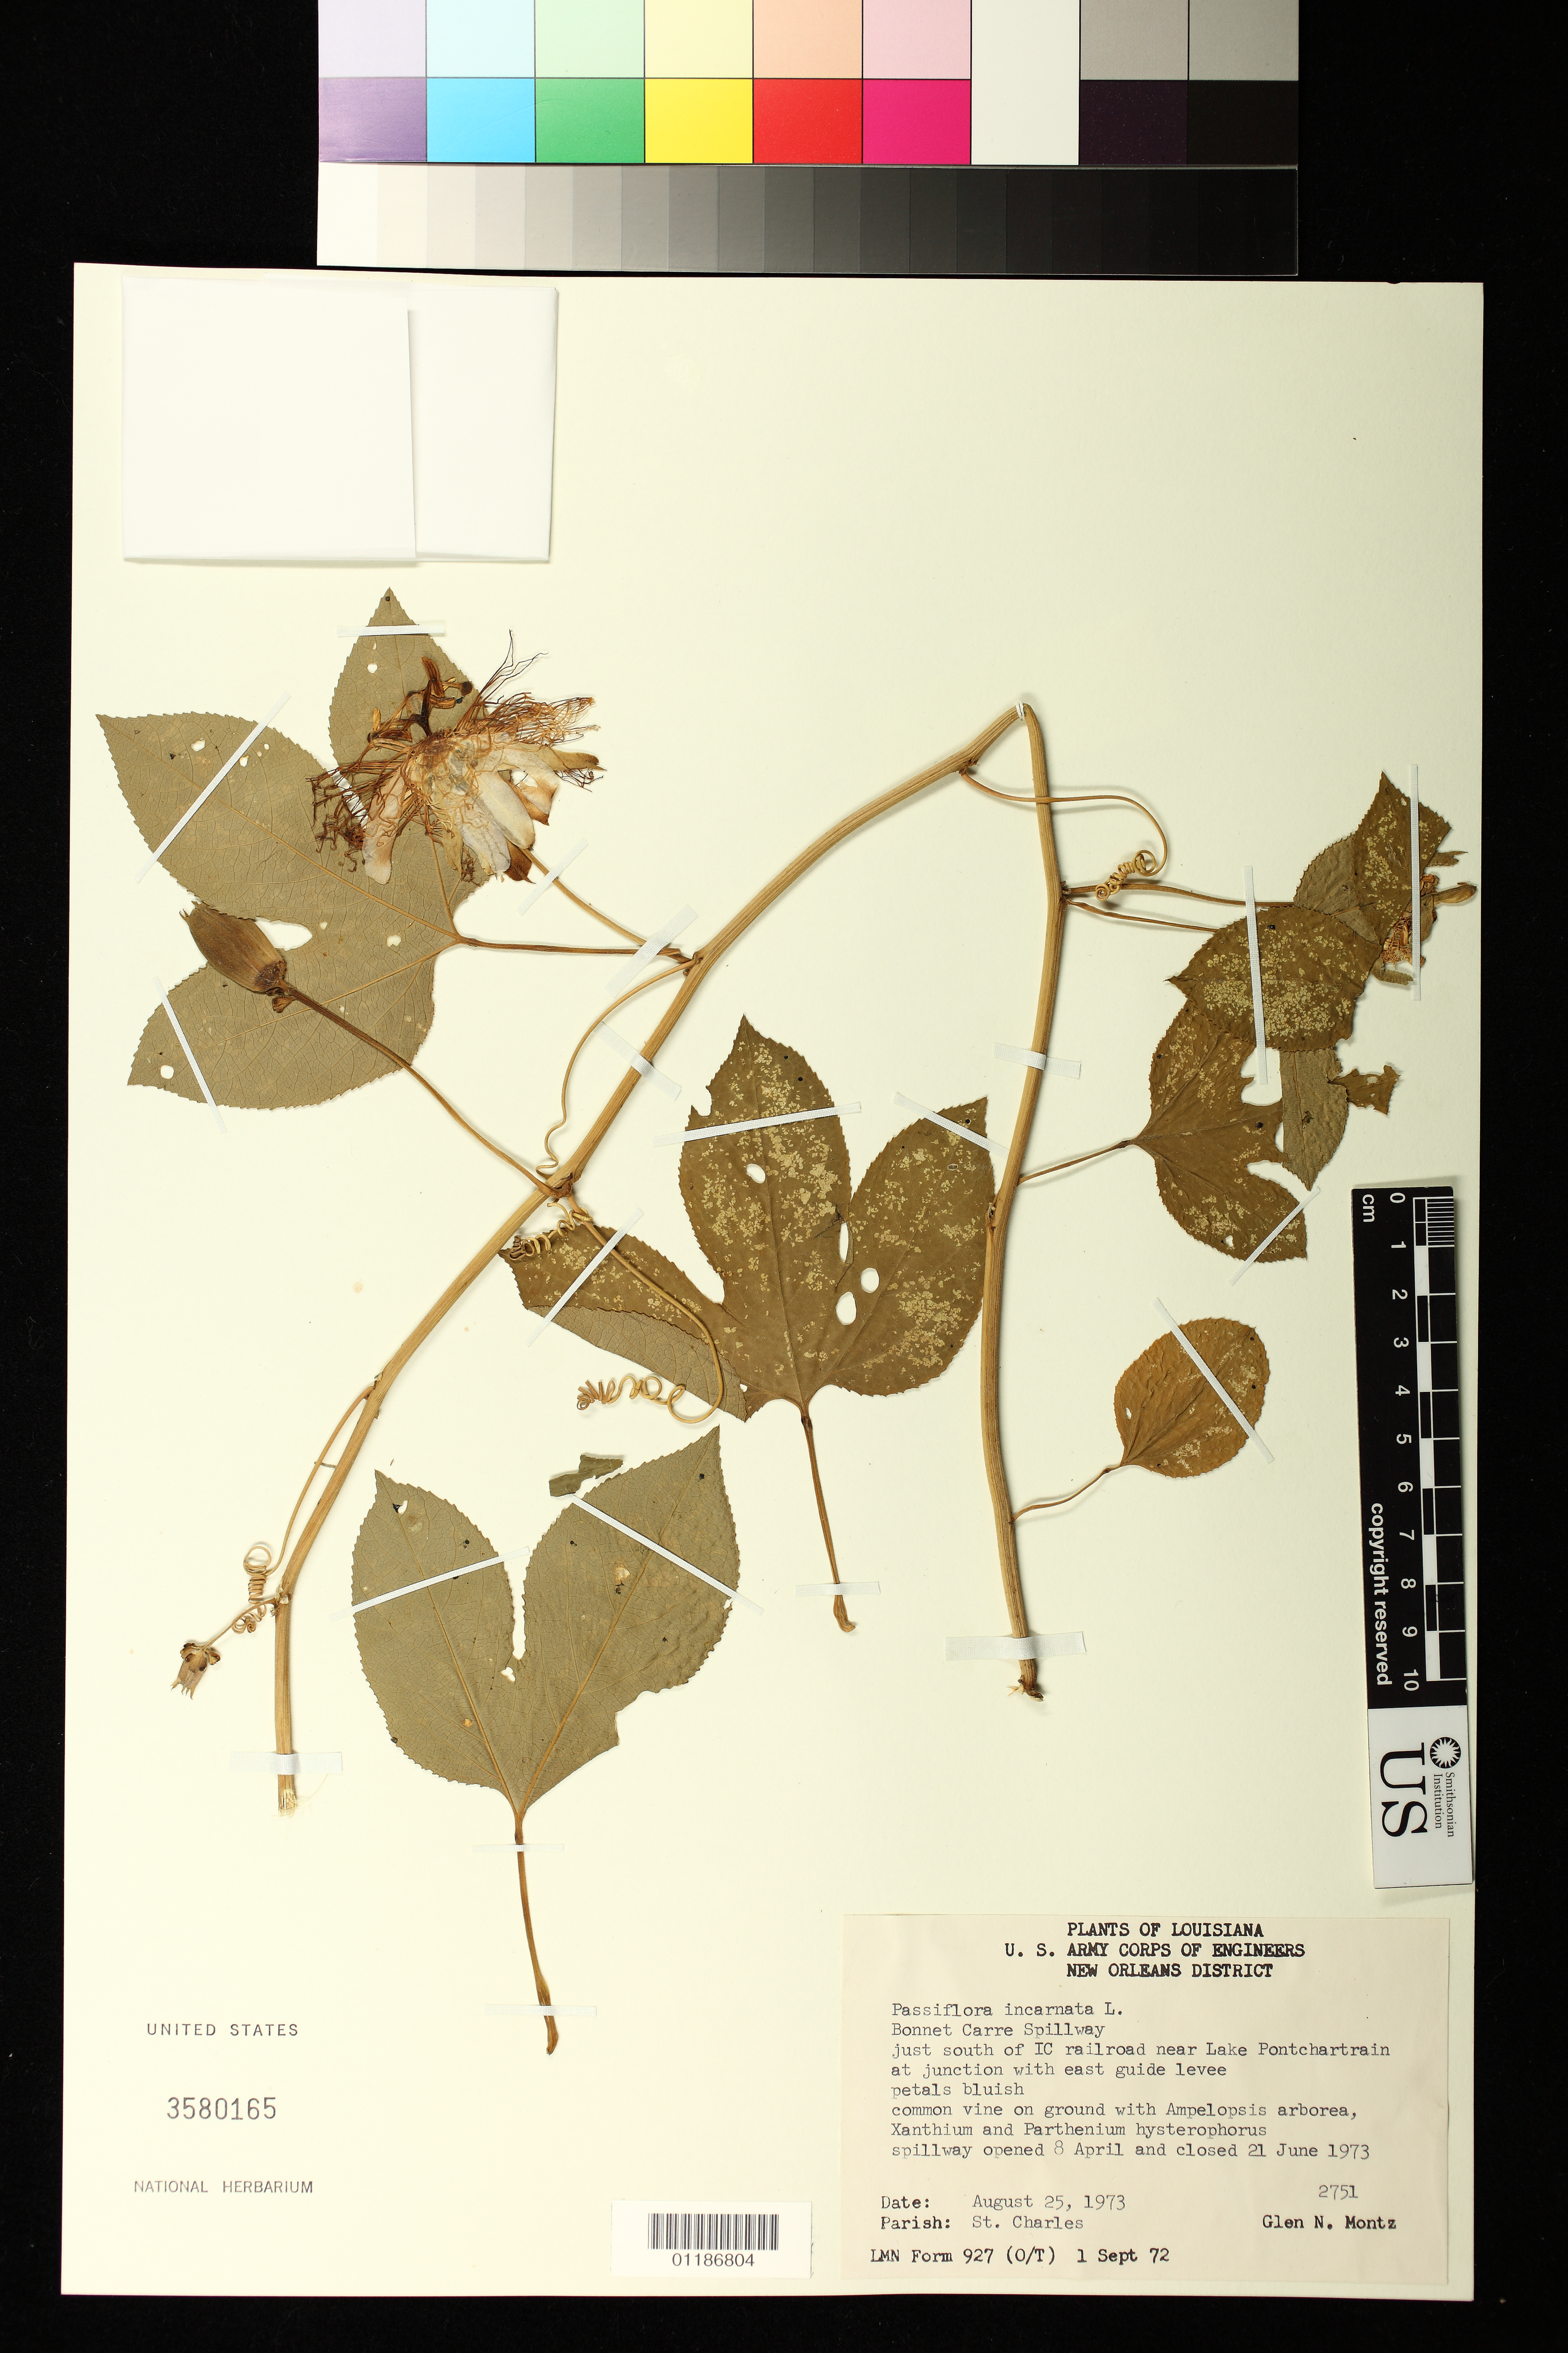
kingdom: Plantae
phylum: Tracheophyta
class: Magnoliopsida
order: Malpighiales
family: Passifloraceae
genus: Passiflora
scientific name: Passiflora incarnata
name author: L.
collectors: G. Montz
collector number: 2751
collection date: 1973-08-25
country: United States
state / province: Louisiana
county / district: St. Charles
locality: New Orleans District.Bonnet Carre Spillway just south of IC railroad near Lake Pontchartrain at junction with East guide levee. Spillway opened 8 April and closed 21 June 1973.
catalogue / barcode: US 3580165